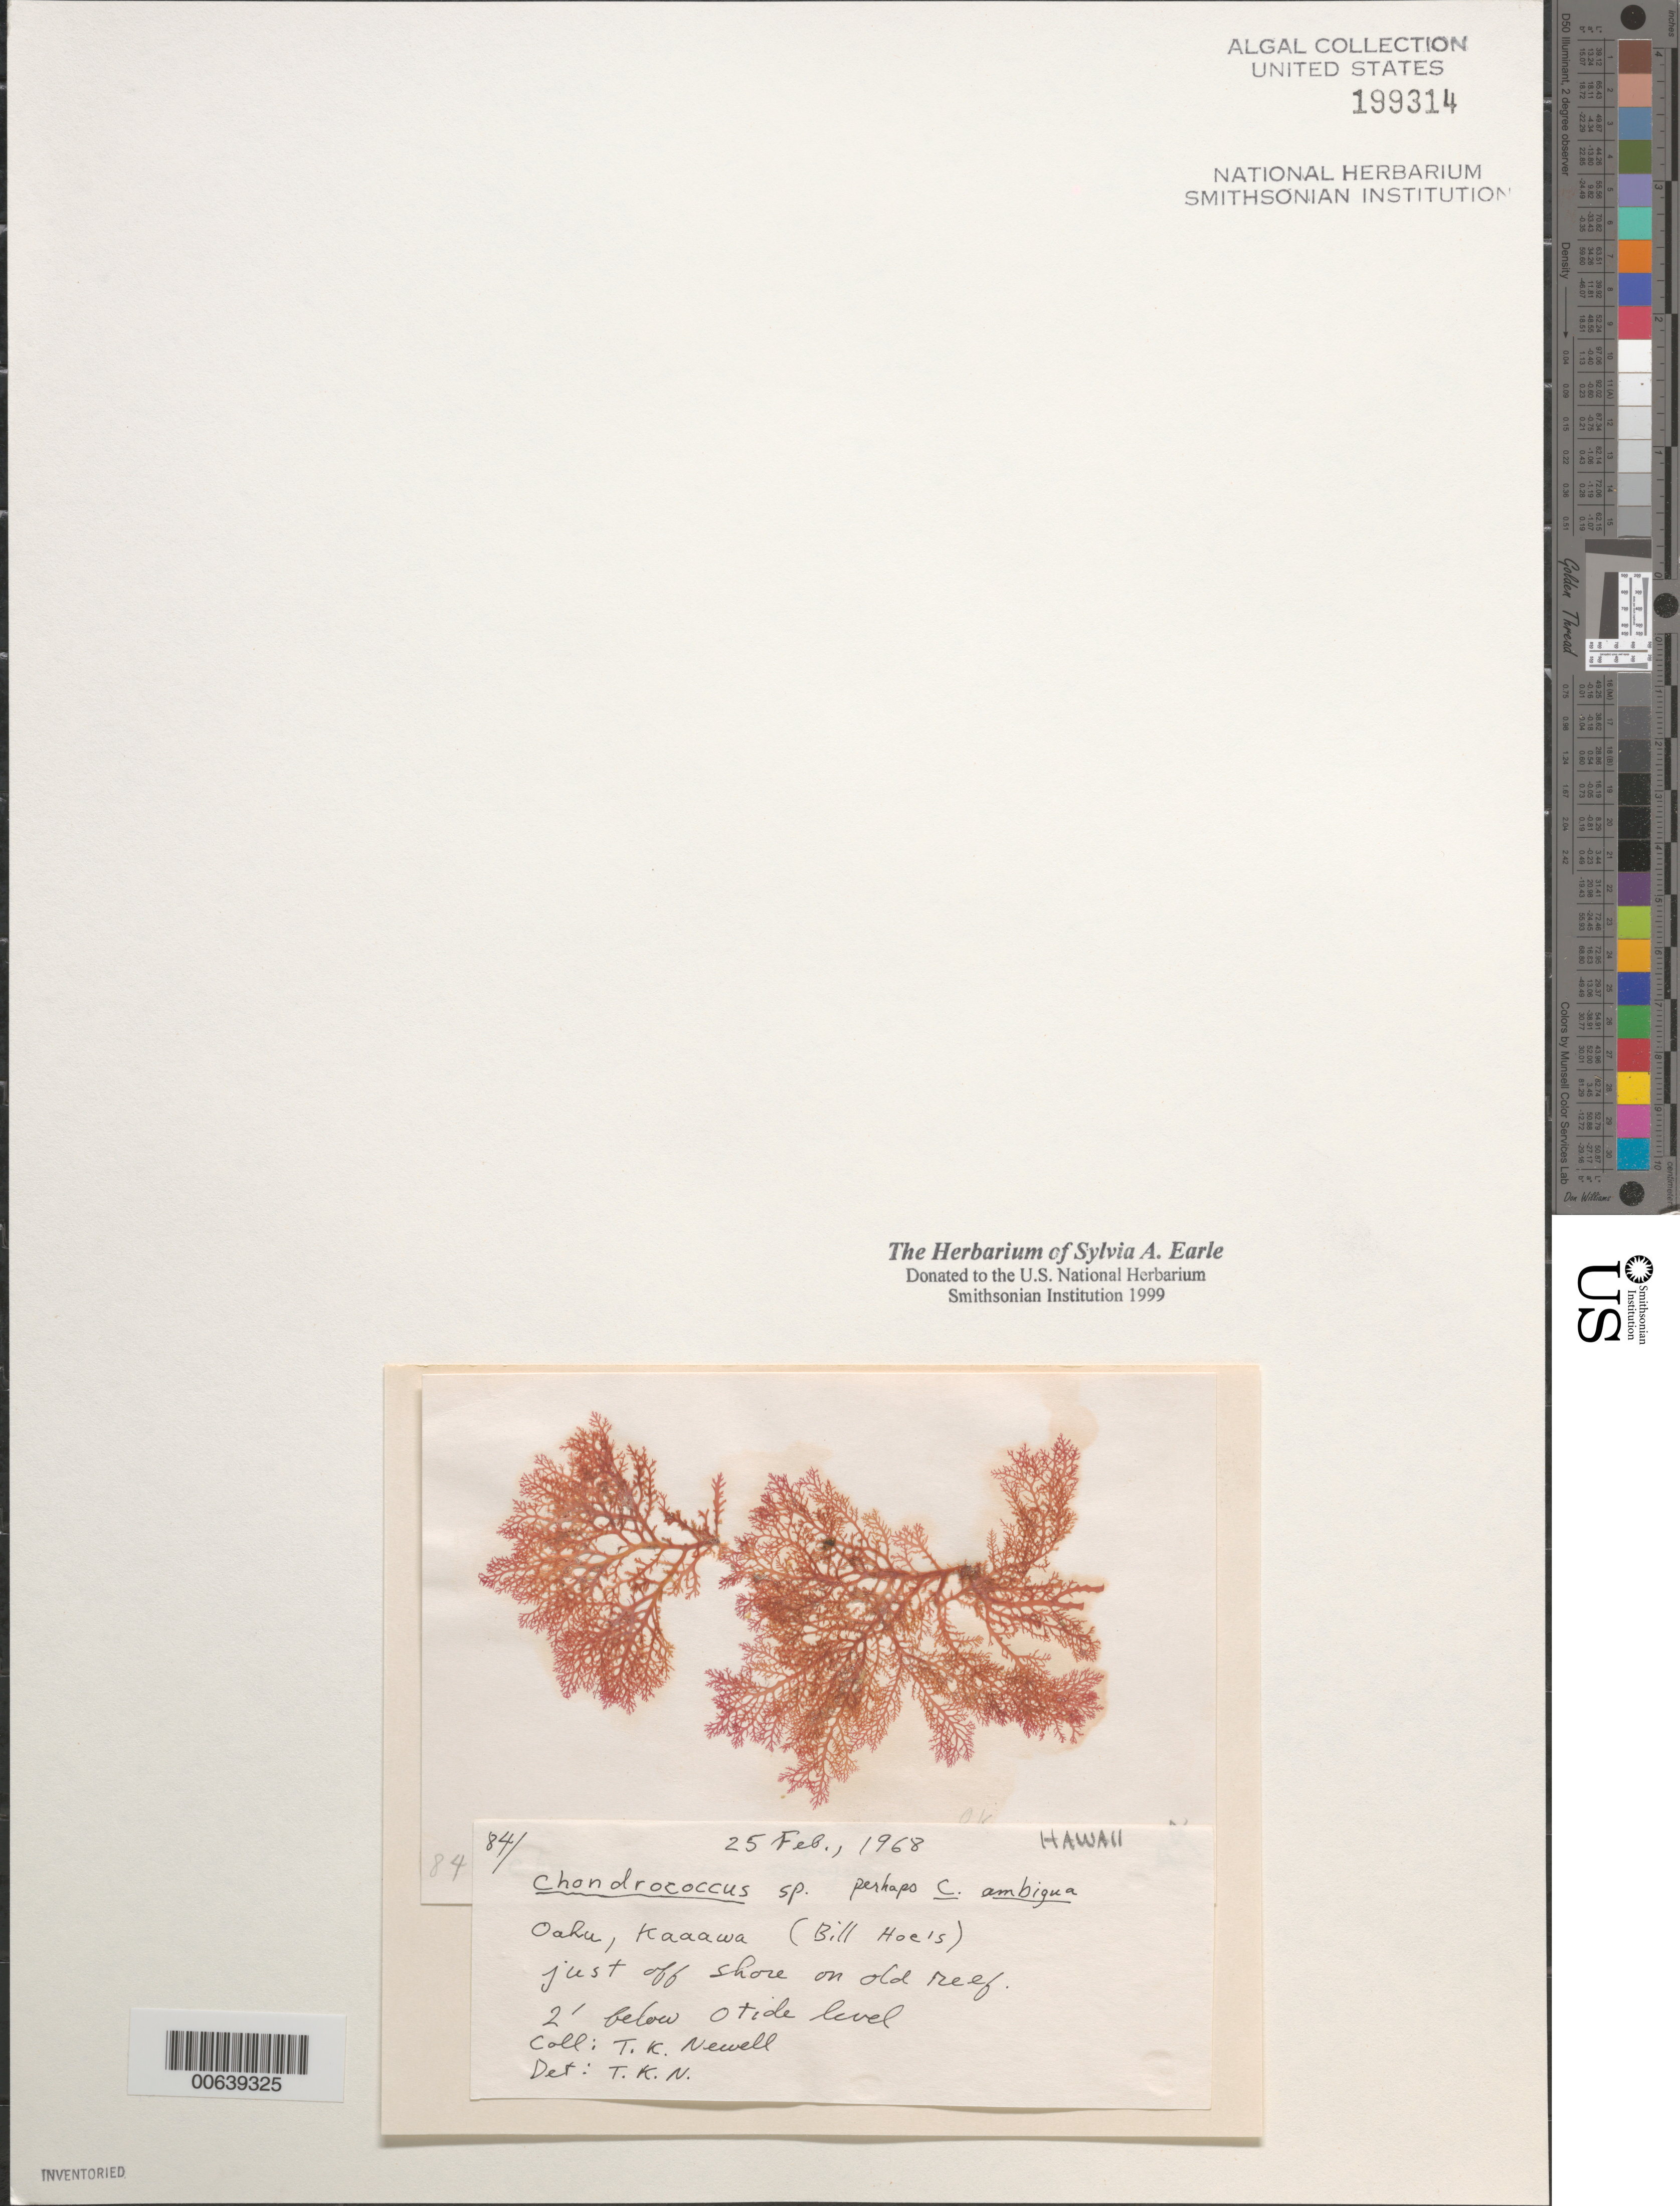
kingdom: Plantae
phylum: Rhodophyta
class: Florideophyceae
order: Gigartinales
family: Rhizophyllidaceae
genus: Chondrococcus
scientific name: Chondrococcus sp.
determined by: Newell, Thomas K.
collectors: T. K. Newell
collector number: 84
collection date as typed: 25 Feb 1968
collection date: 1968-02-25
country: United States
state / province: Hawaii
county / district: Honolulu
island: Oahu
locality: Kaaawa, Bill Hoe's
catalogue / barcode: US 199314